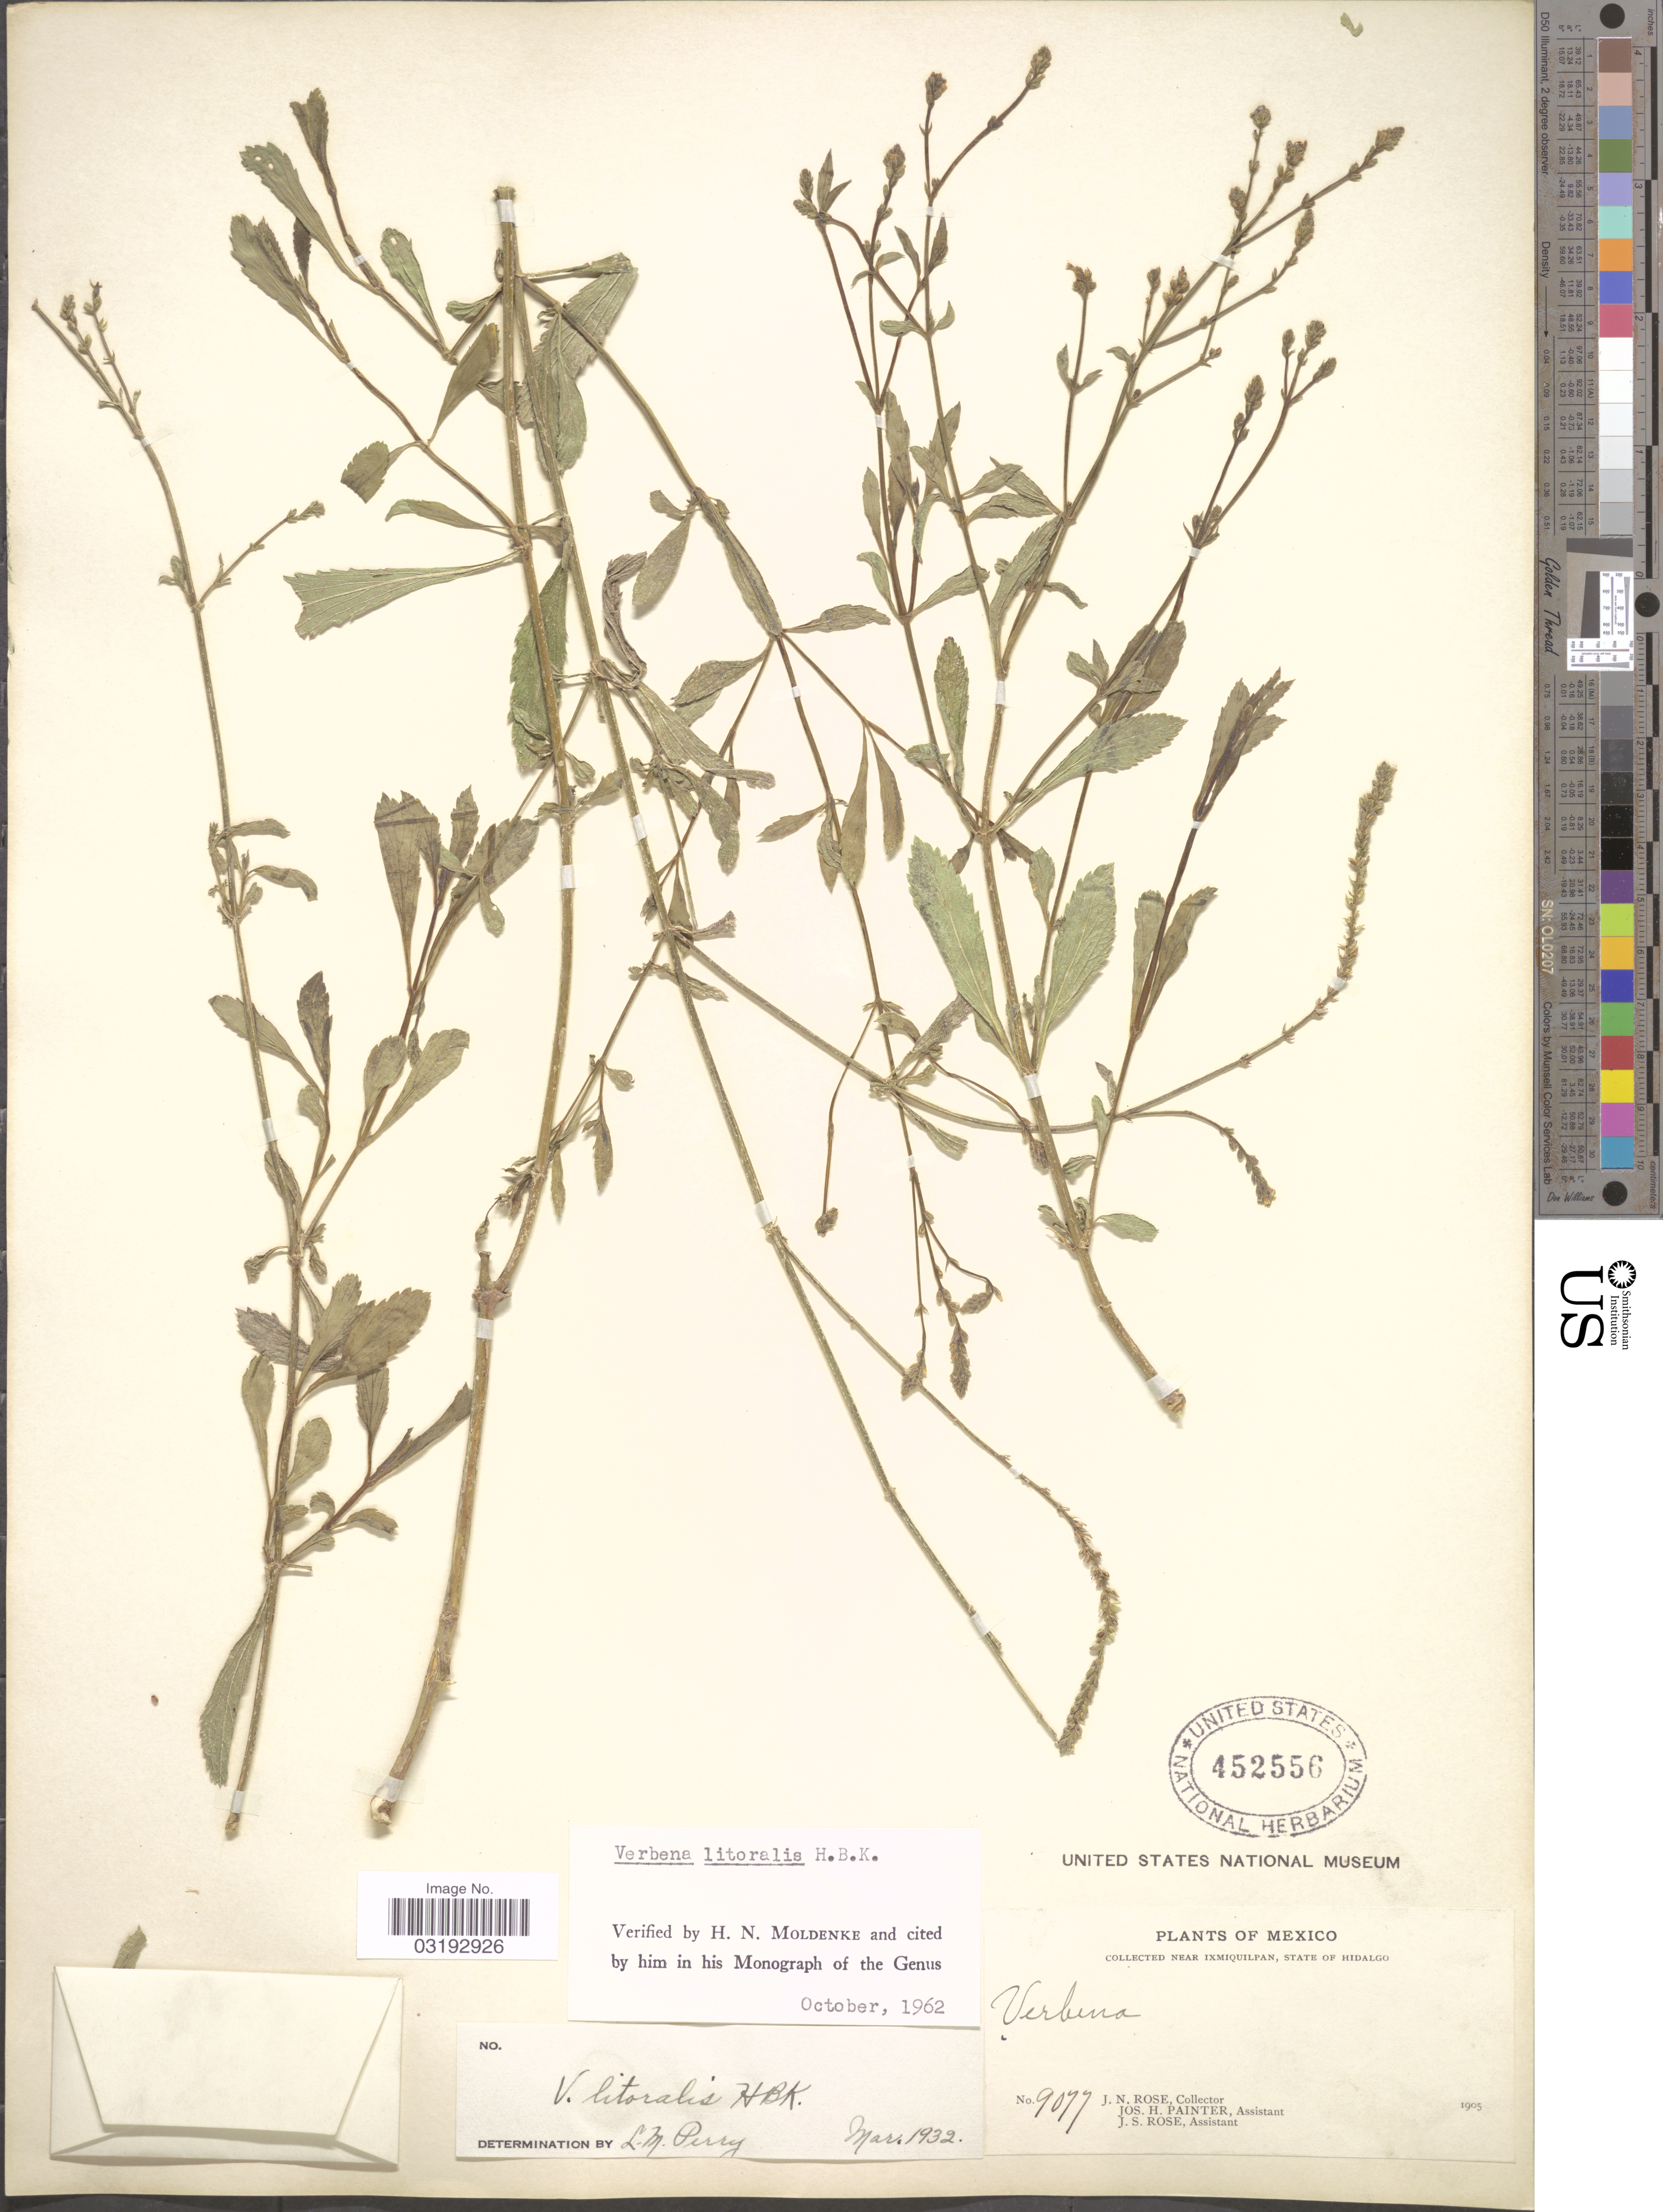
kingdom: Plantae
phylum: Tracheophyta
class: Magnoliopsida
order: Lamiales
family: Verbenaceae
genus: Verbena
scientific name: Verbena litoralis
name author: Kunth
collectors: J. N. Rose, J. H. Painter & J. S. Rose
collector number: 9077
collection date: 1905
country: Mexico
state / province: Hidalgo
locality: Near Ixmiquilpan.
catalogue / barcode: US 452556